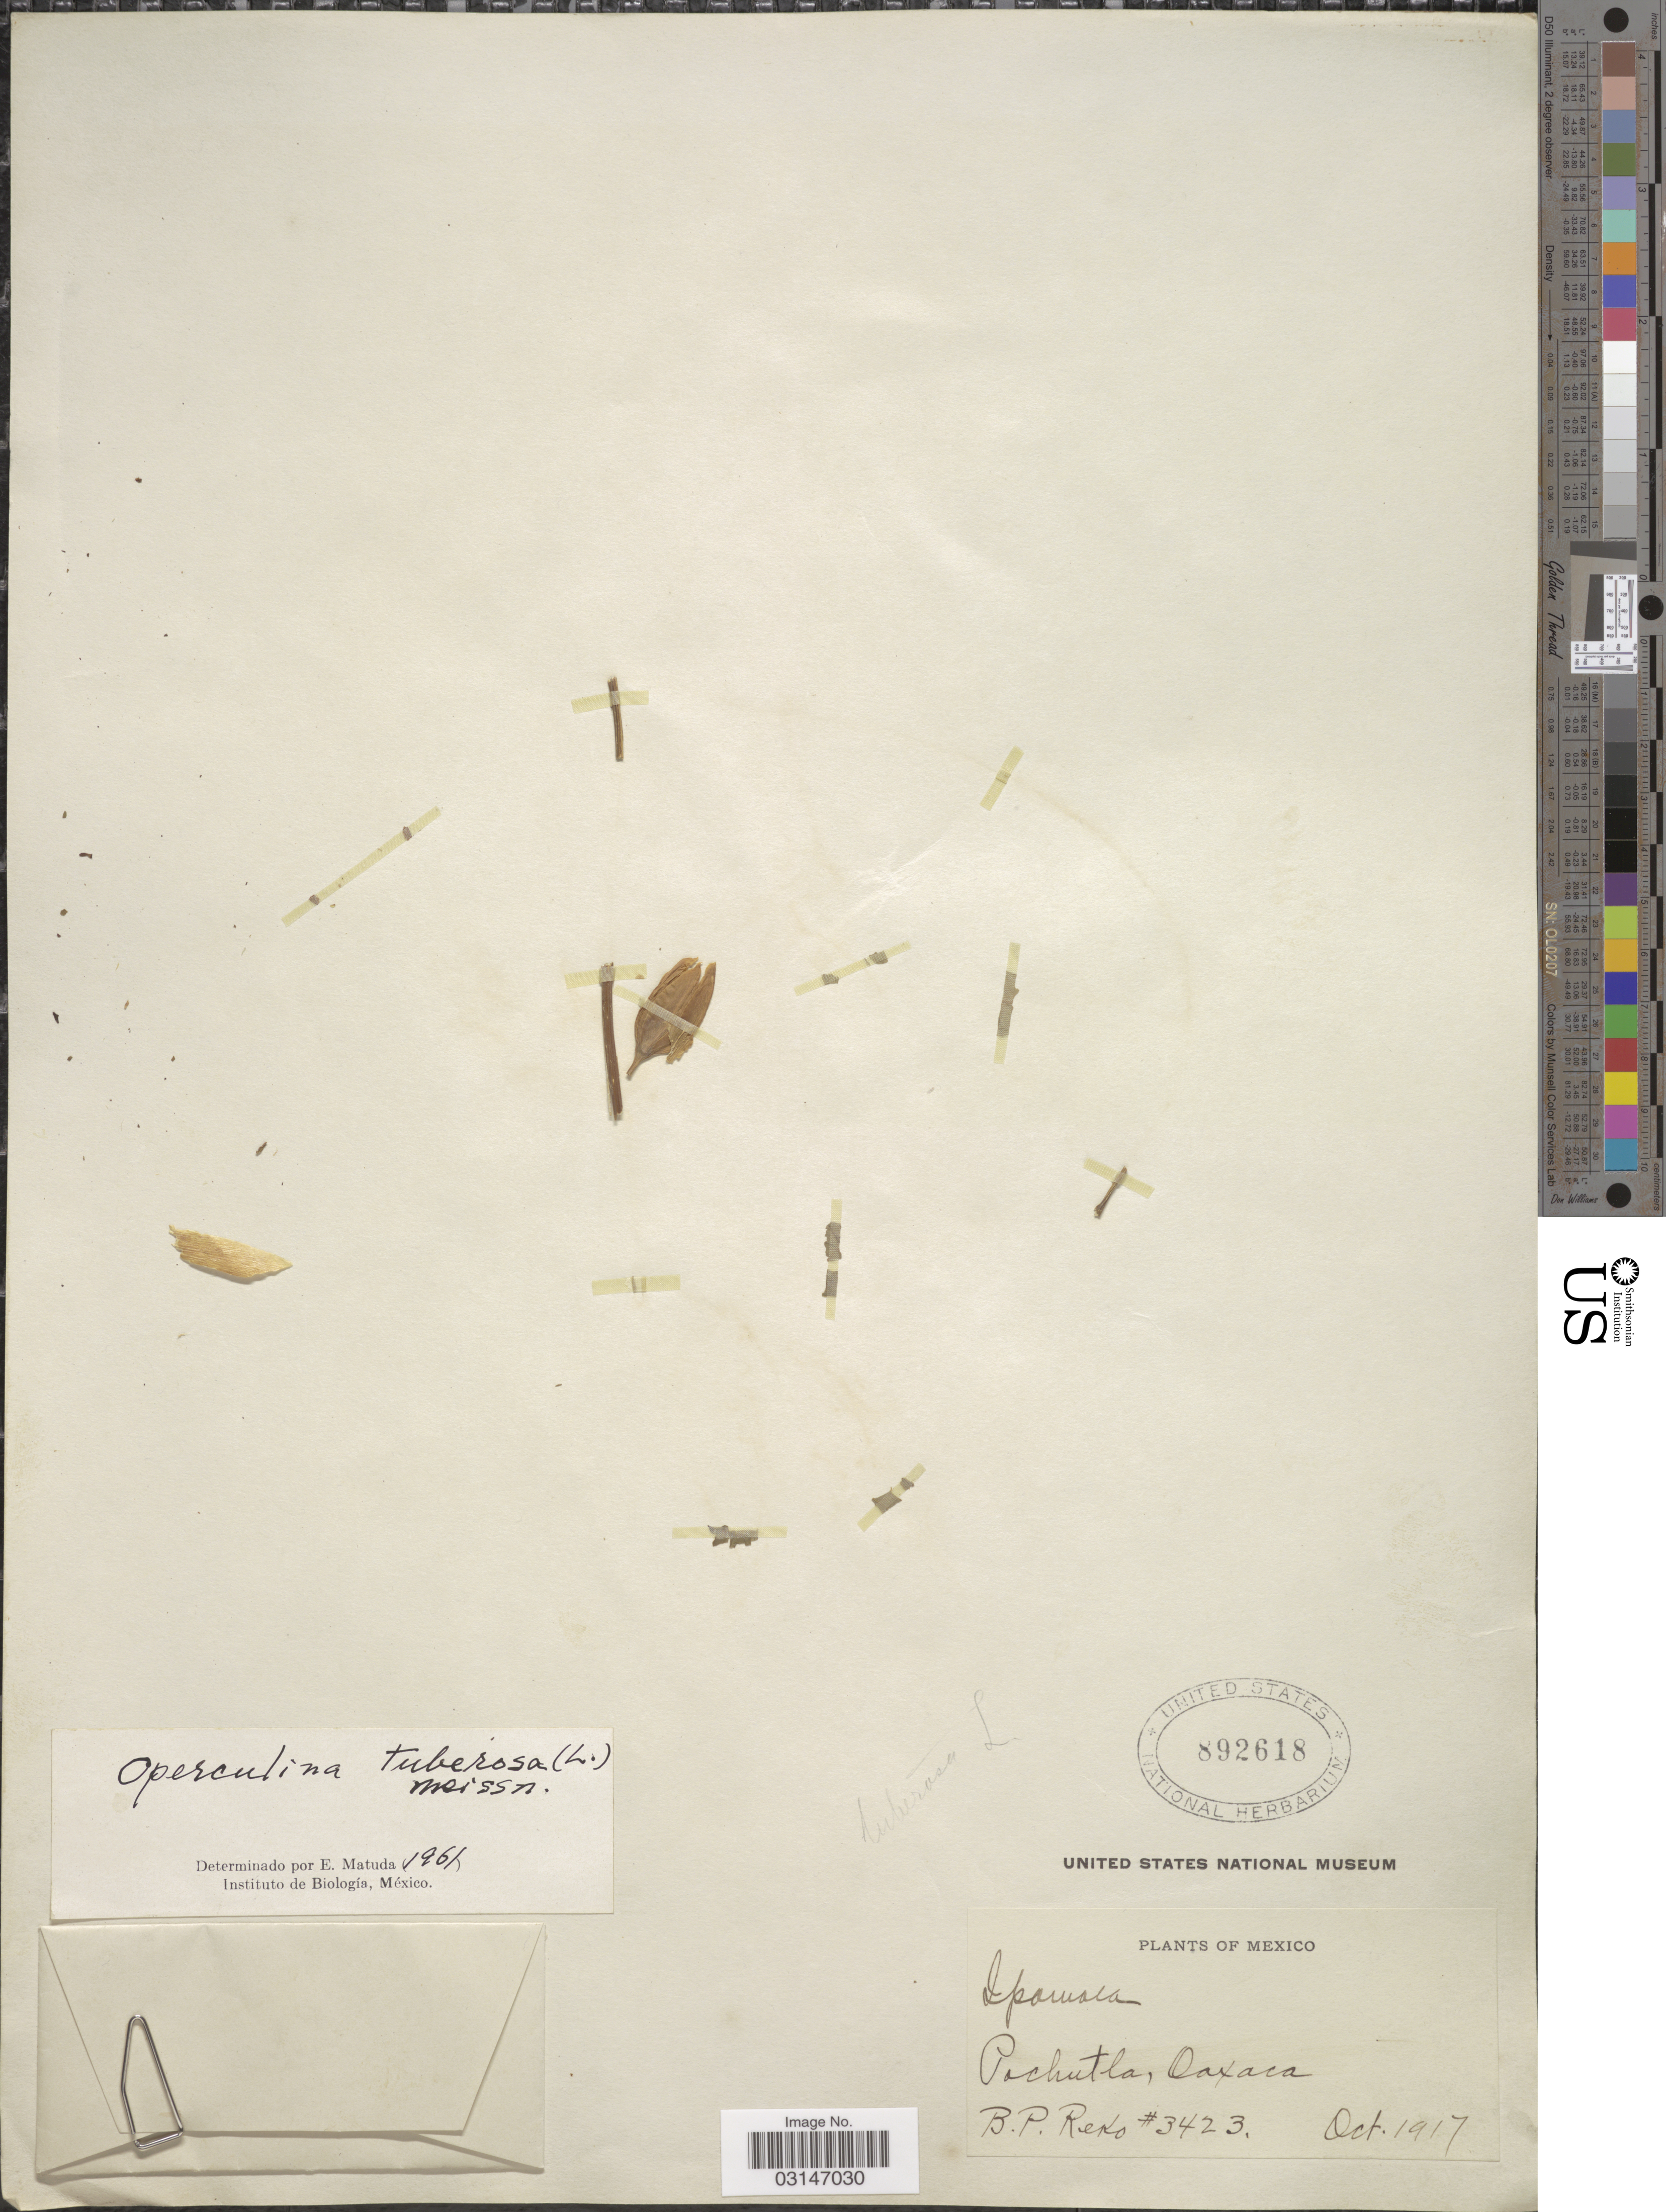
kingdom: Plantae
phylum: Tracheophyta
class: Magnoliopsida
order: Solanales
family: Convolvulaceae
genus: Distimake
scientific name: Distimake tuberosus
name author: (L.) A. R. Simões & Staples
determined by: Strong, Mark T., (BOT), Smithsonian Institution - National Museum of Natural History (UNITED STATES)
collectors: B. P. Reko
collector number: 3423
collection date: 1917-10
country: Mexico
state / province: Oaxaca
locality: Pochutla, Oaxaca.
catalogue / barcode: US 892618